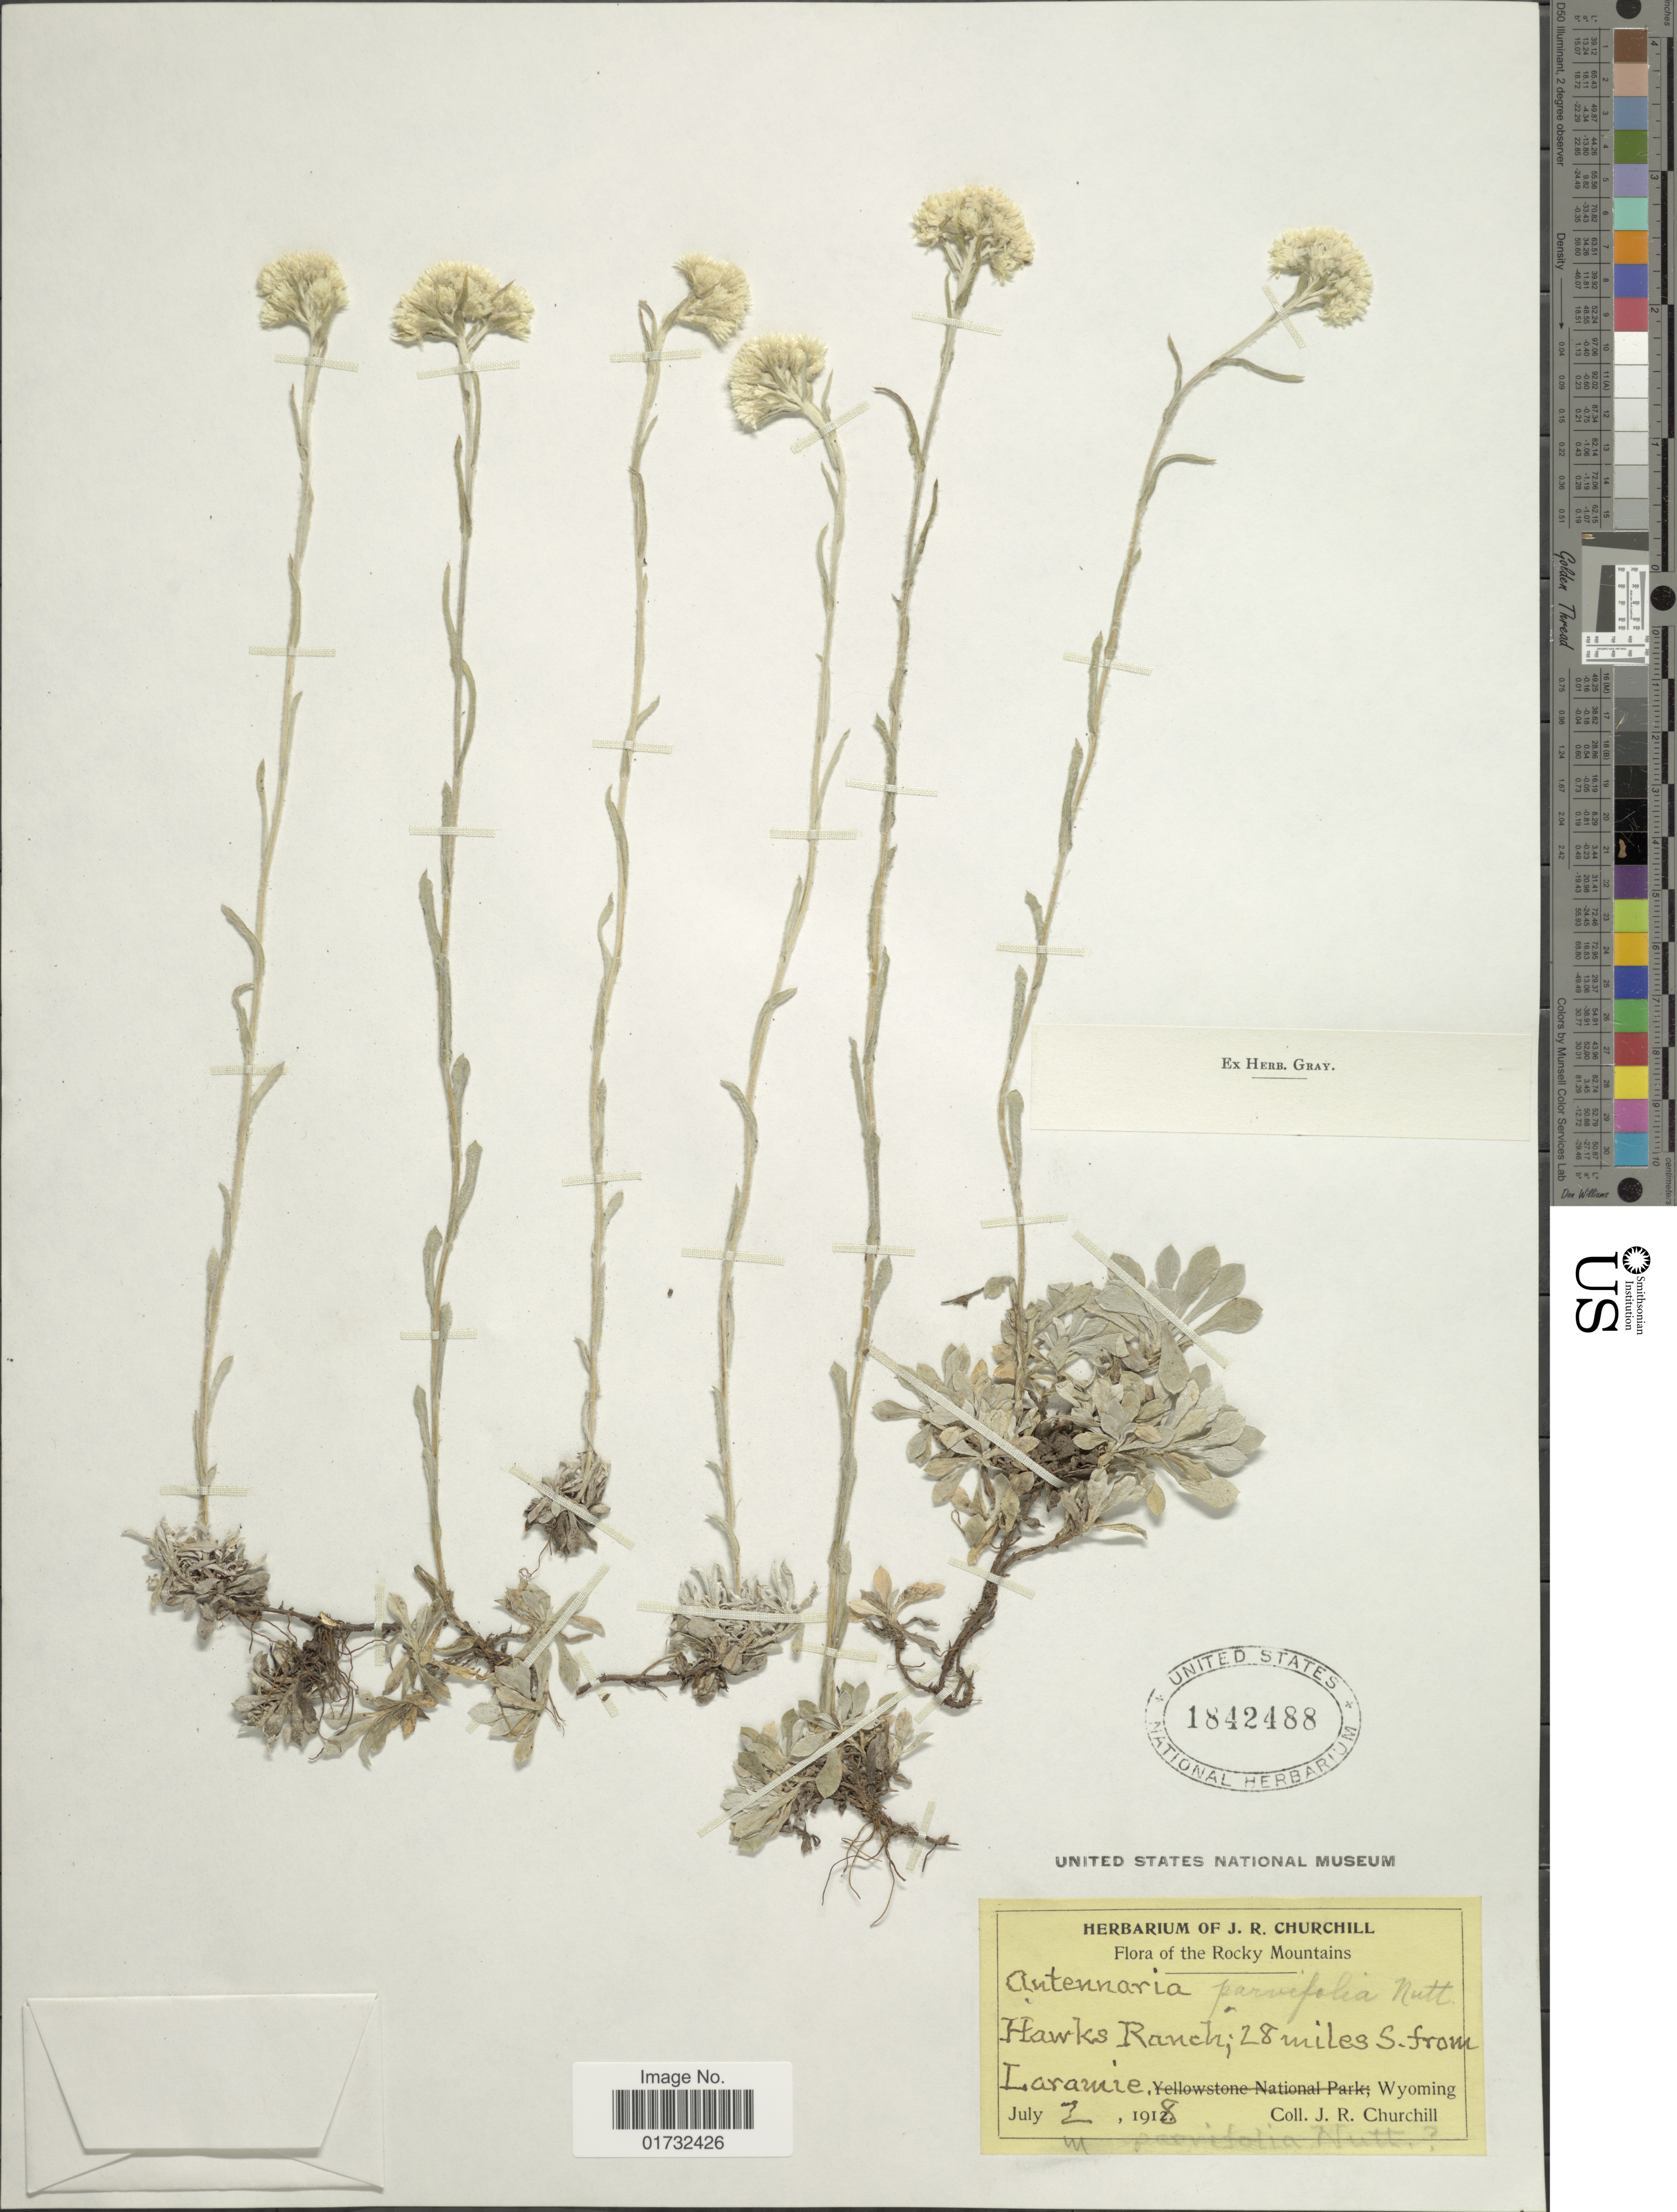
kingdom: Plantae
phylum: Tracheophyta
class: Magnoliopsida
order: Asterales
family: Asteraceae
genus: Antennaria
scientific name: Antennaria parvifolia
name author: Nutt.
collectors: J. Churchill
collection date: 1918-07-02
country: United States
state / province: Wyoming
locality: Rocky Mountains. Hawks Ranch; 28 miles S. from Laramie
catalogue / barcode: US 1842488